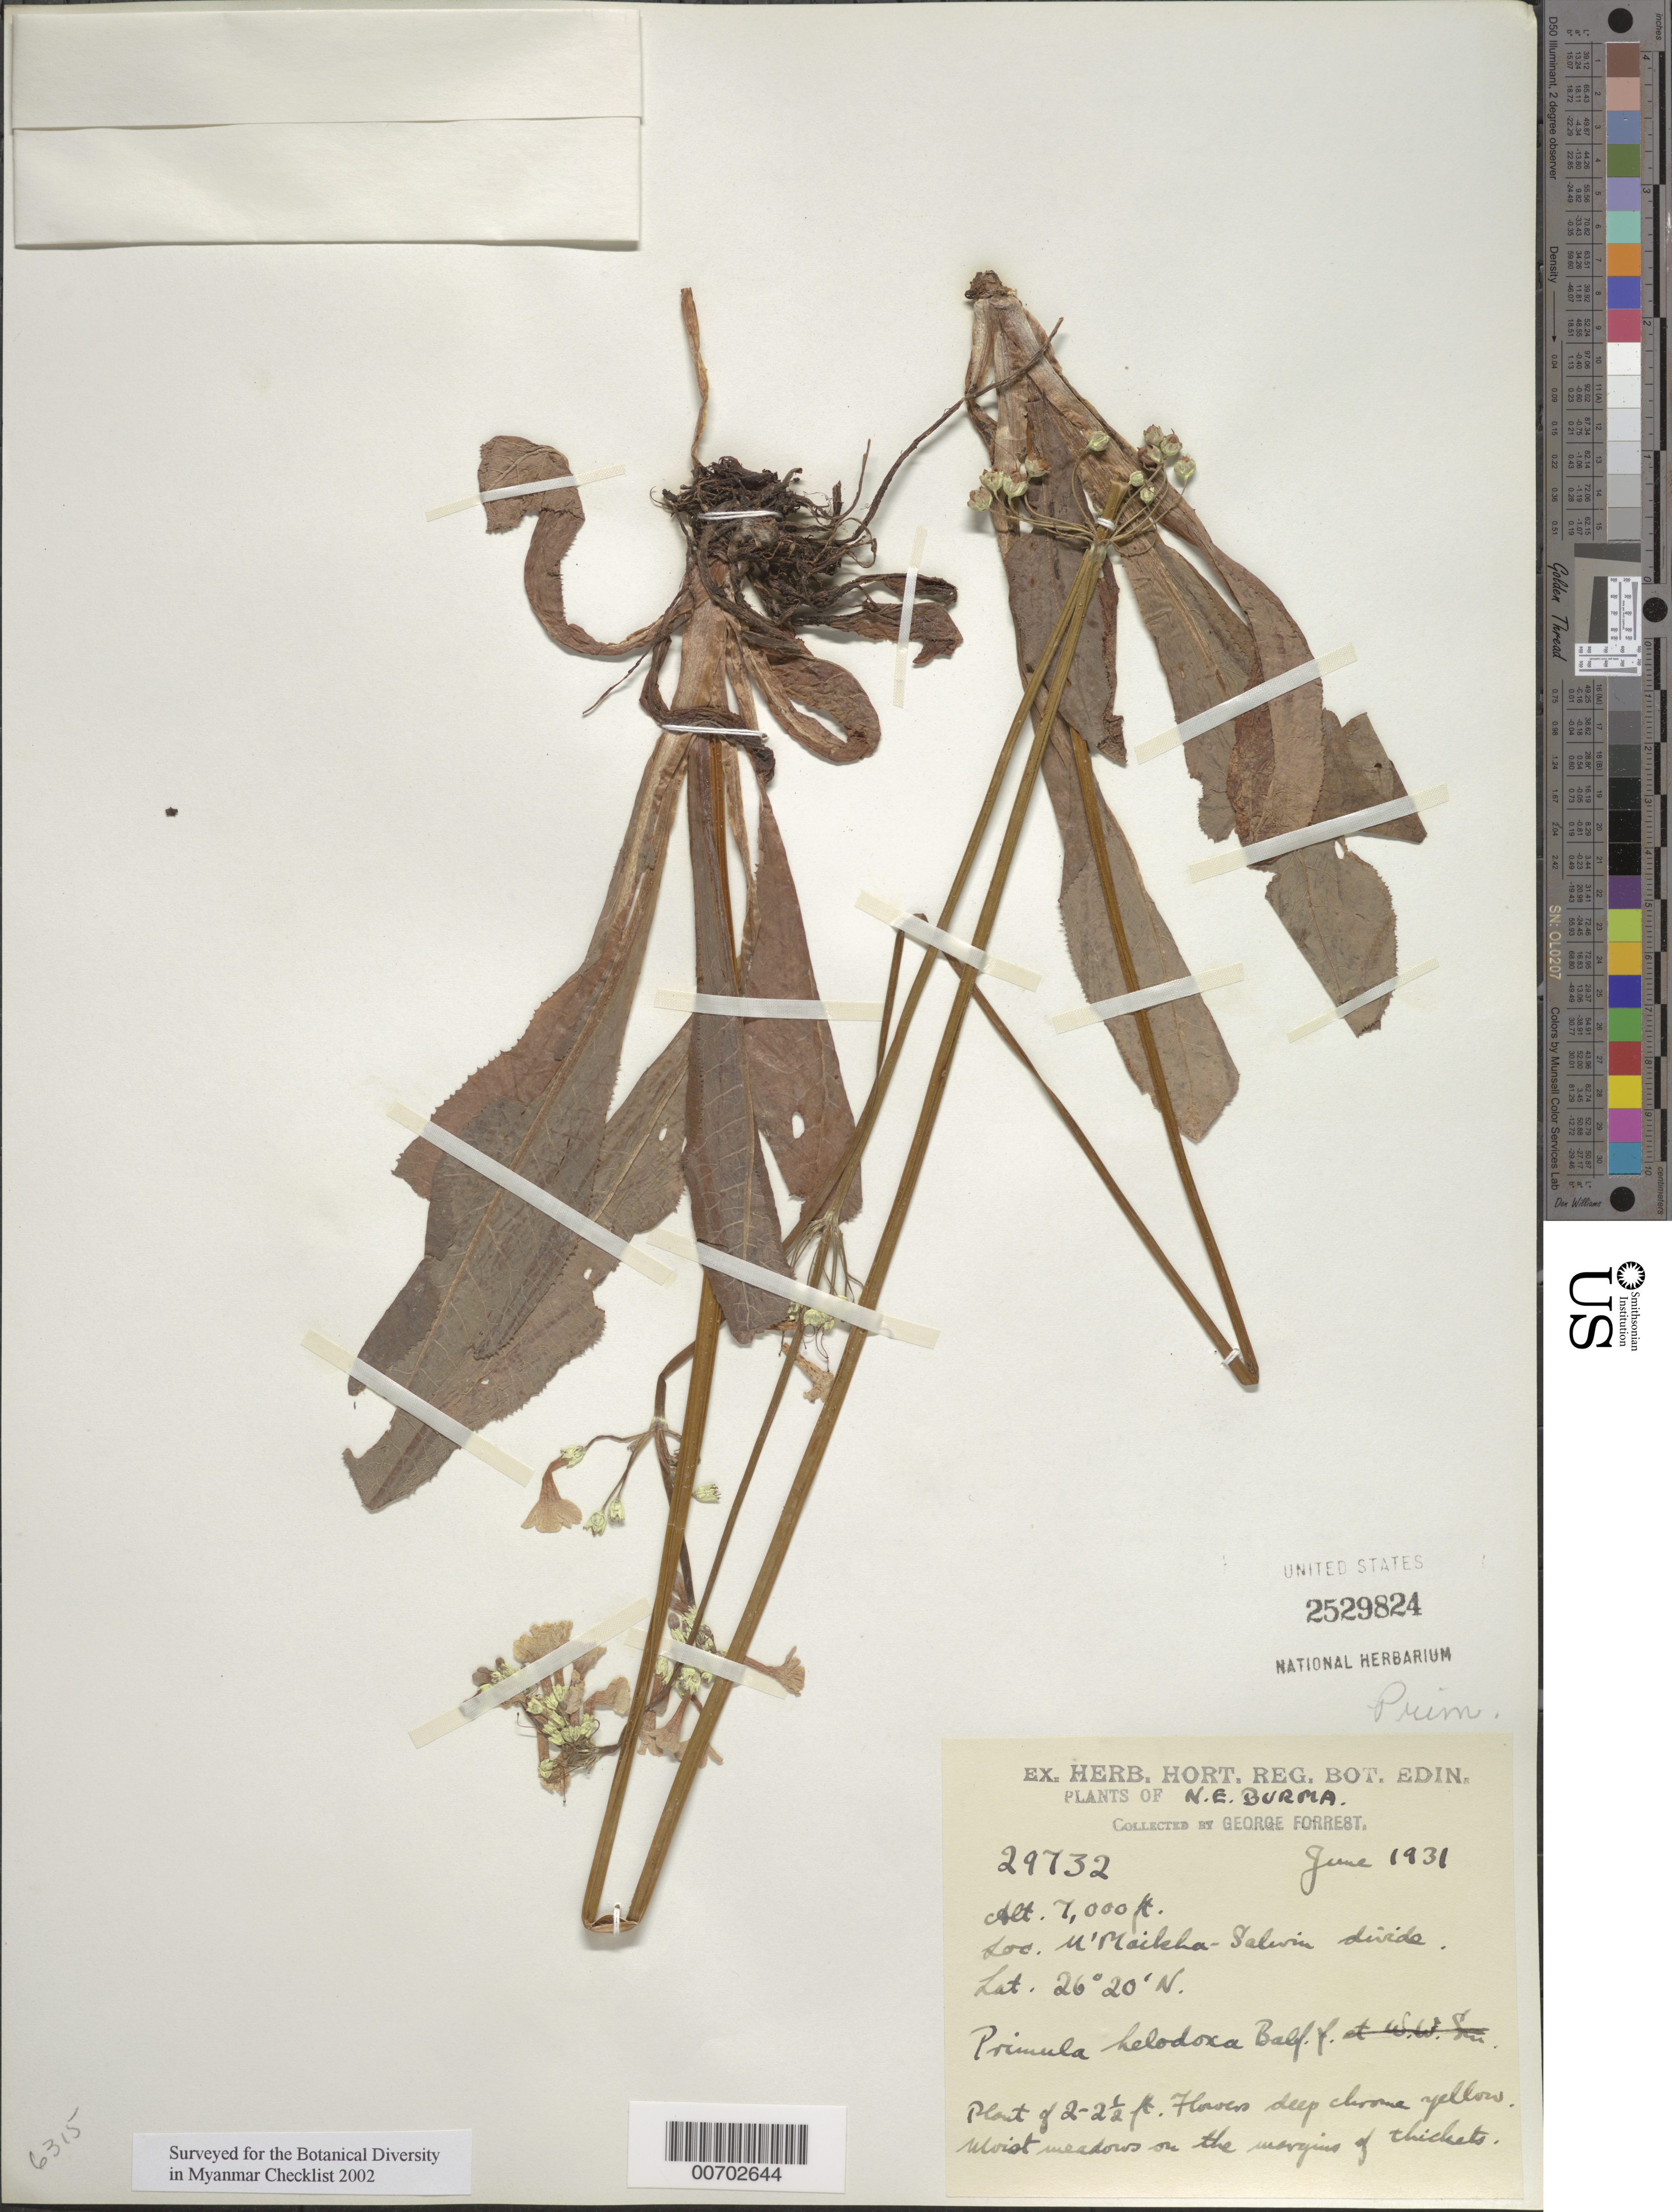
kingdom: Plantae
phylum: Tracheophyta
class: Magnoliopsida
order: Ericales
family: Primulaceae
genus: Primula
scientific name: Primula helodoxa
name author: Balf. f.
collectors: G. Forrest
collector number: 29732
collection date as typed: Jun 1921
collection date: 1921-06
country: Myanmar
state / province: Kachin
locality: N'Maikha-Salwin Divide, W flank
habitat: Moist meadows and margins of thickets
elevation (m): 2134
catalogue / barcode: US 2529824